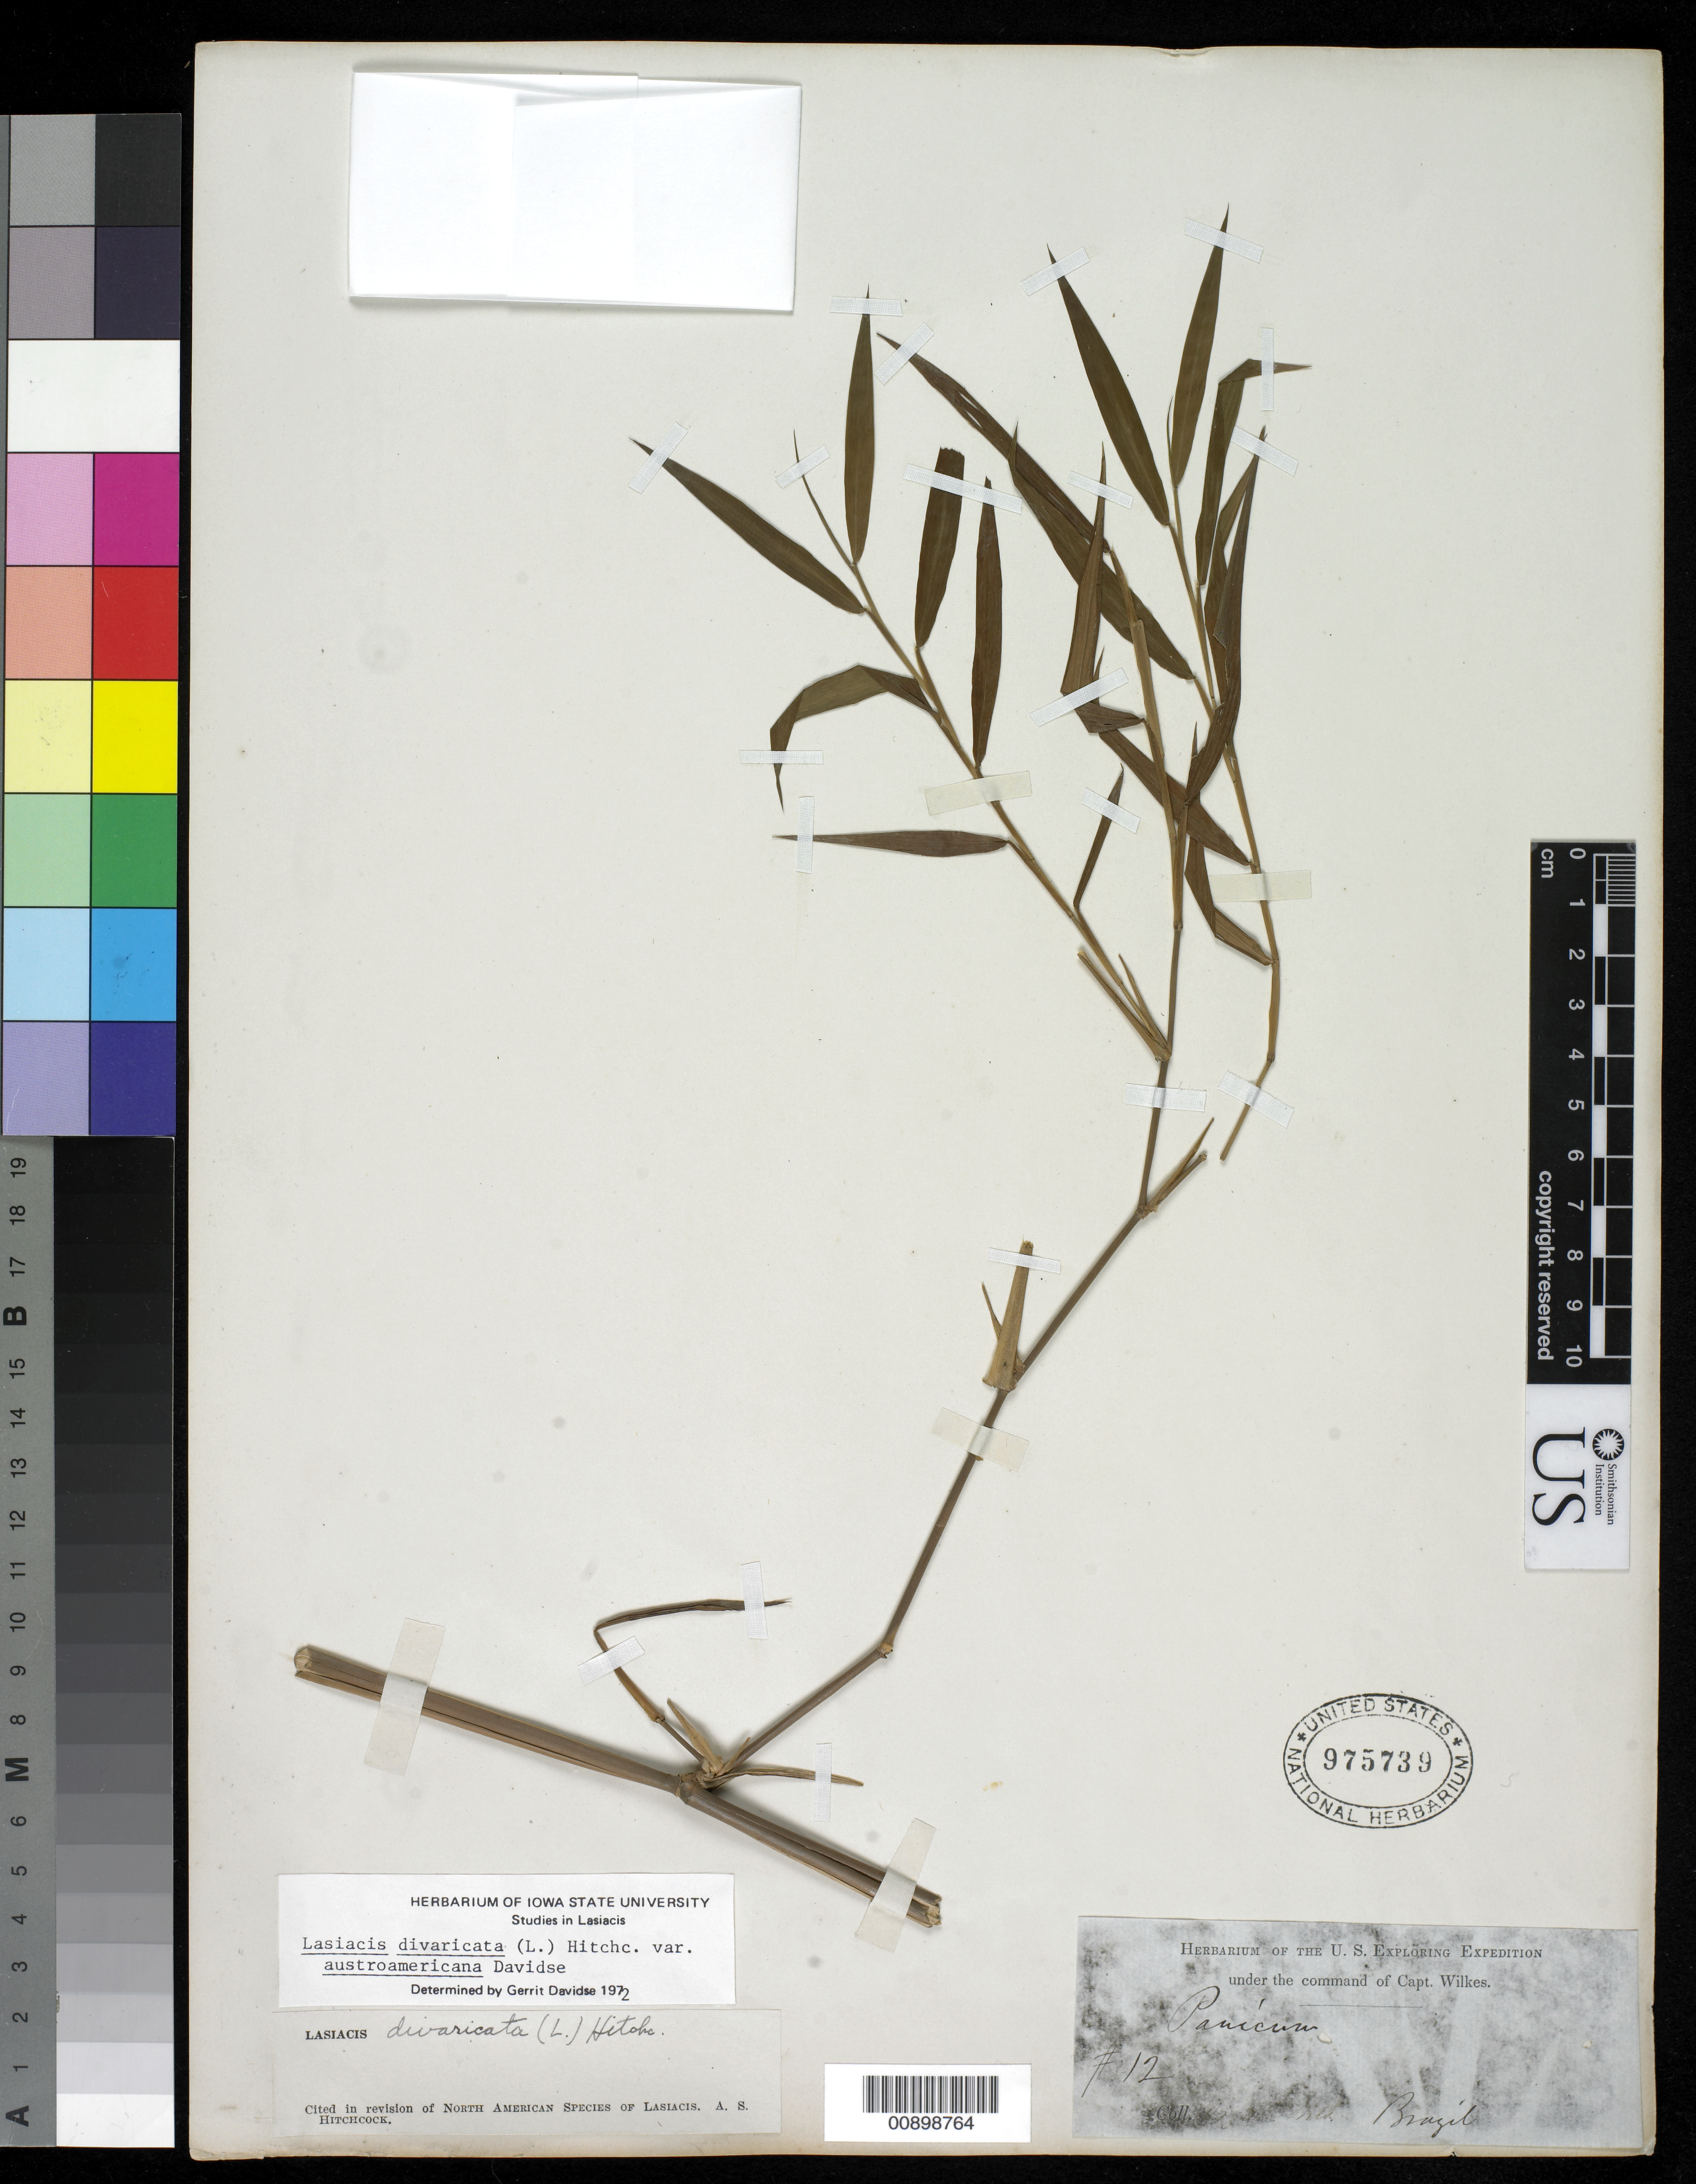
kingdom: Plantae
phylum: Tracheophyta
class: Liliopsida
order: Poales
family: Poaceae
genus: Lasiacis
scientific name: Lasiacis divaricata var. austroamericana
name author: Davidse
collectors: Wilkes Explor. Exped.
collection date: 1838/1842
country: Brazil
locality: Brazil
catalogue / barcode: US 975739